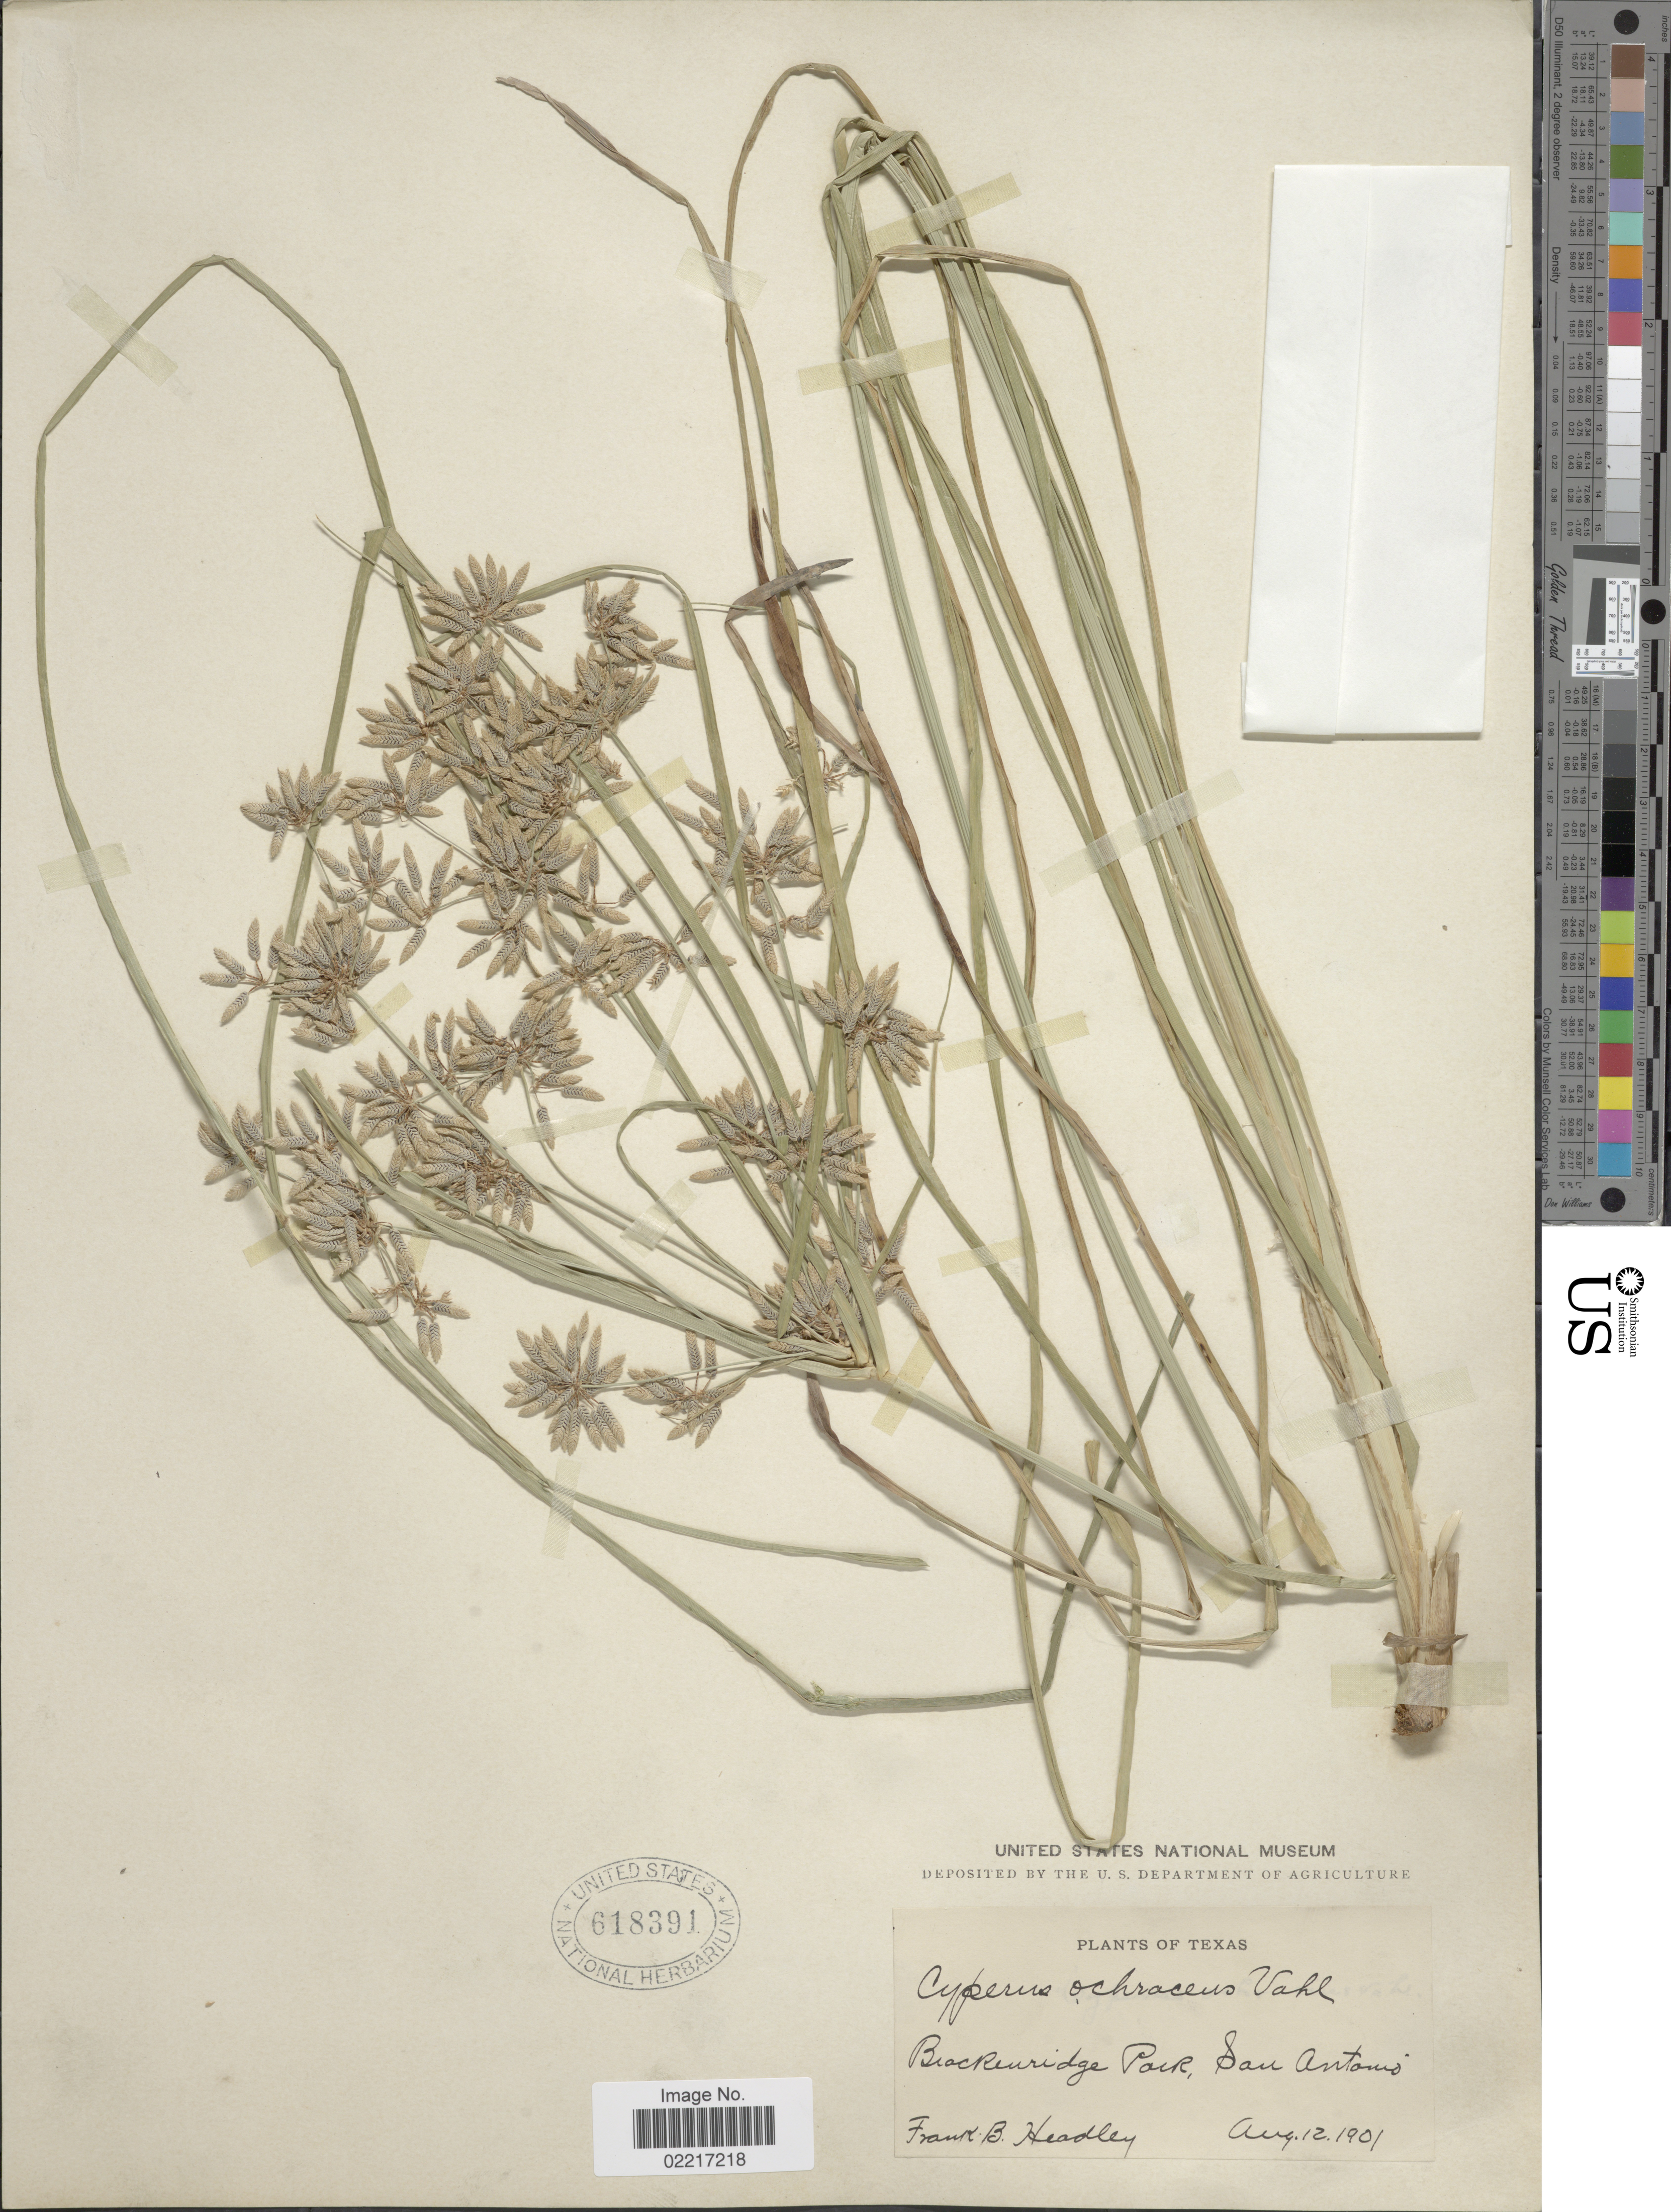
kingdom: Plantae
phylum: Tracheophyta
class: Liliopsida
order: Poales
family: Cyperaceae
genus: Cyperus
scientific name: Cyperus ochraceus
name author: Vahl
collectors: F. B. Headley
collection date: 1901-08-12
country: United States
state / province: Texas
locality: Brackenridge Park, San Antonio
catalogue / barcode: US 618391